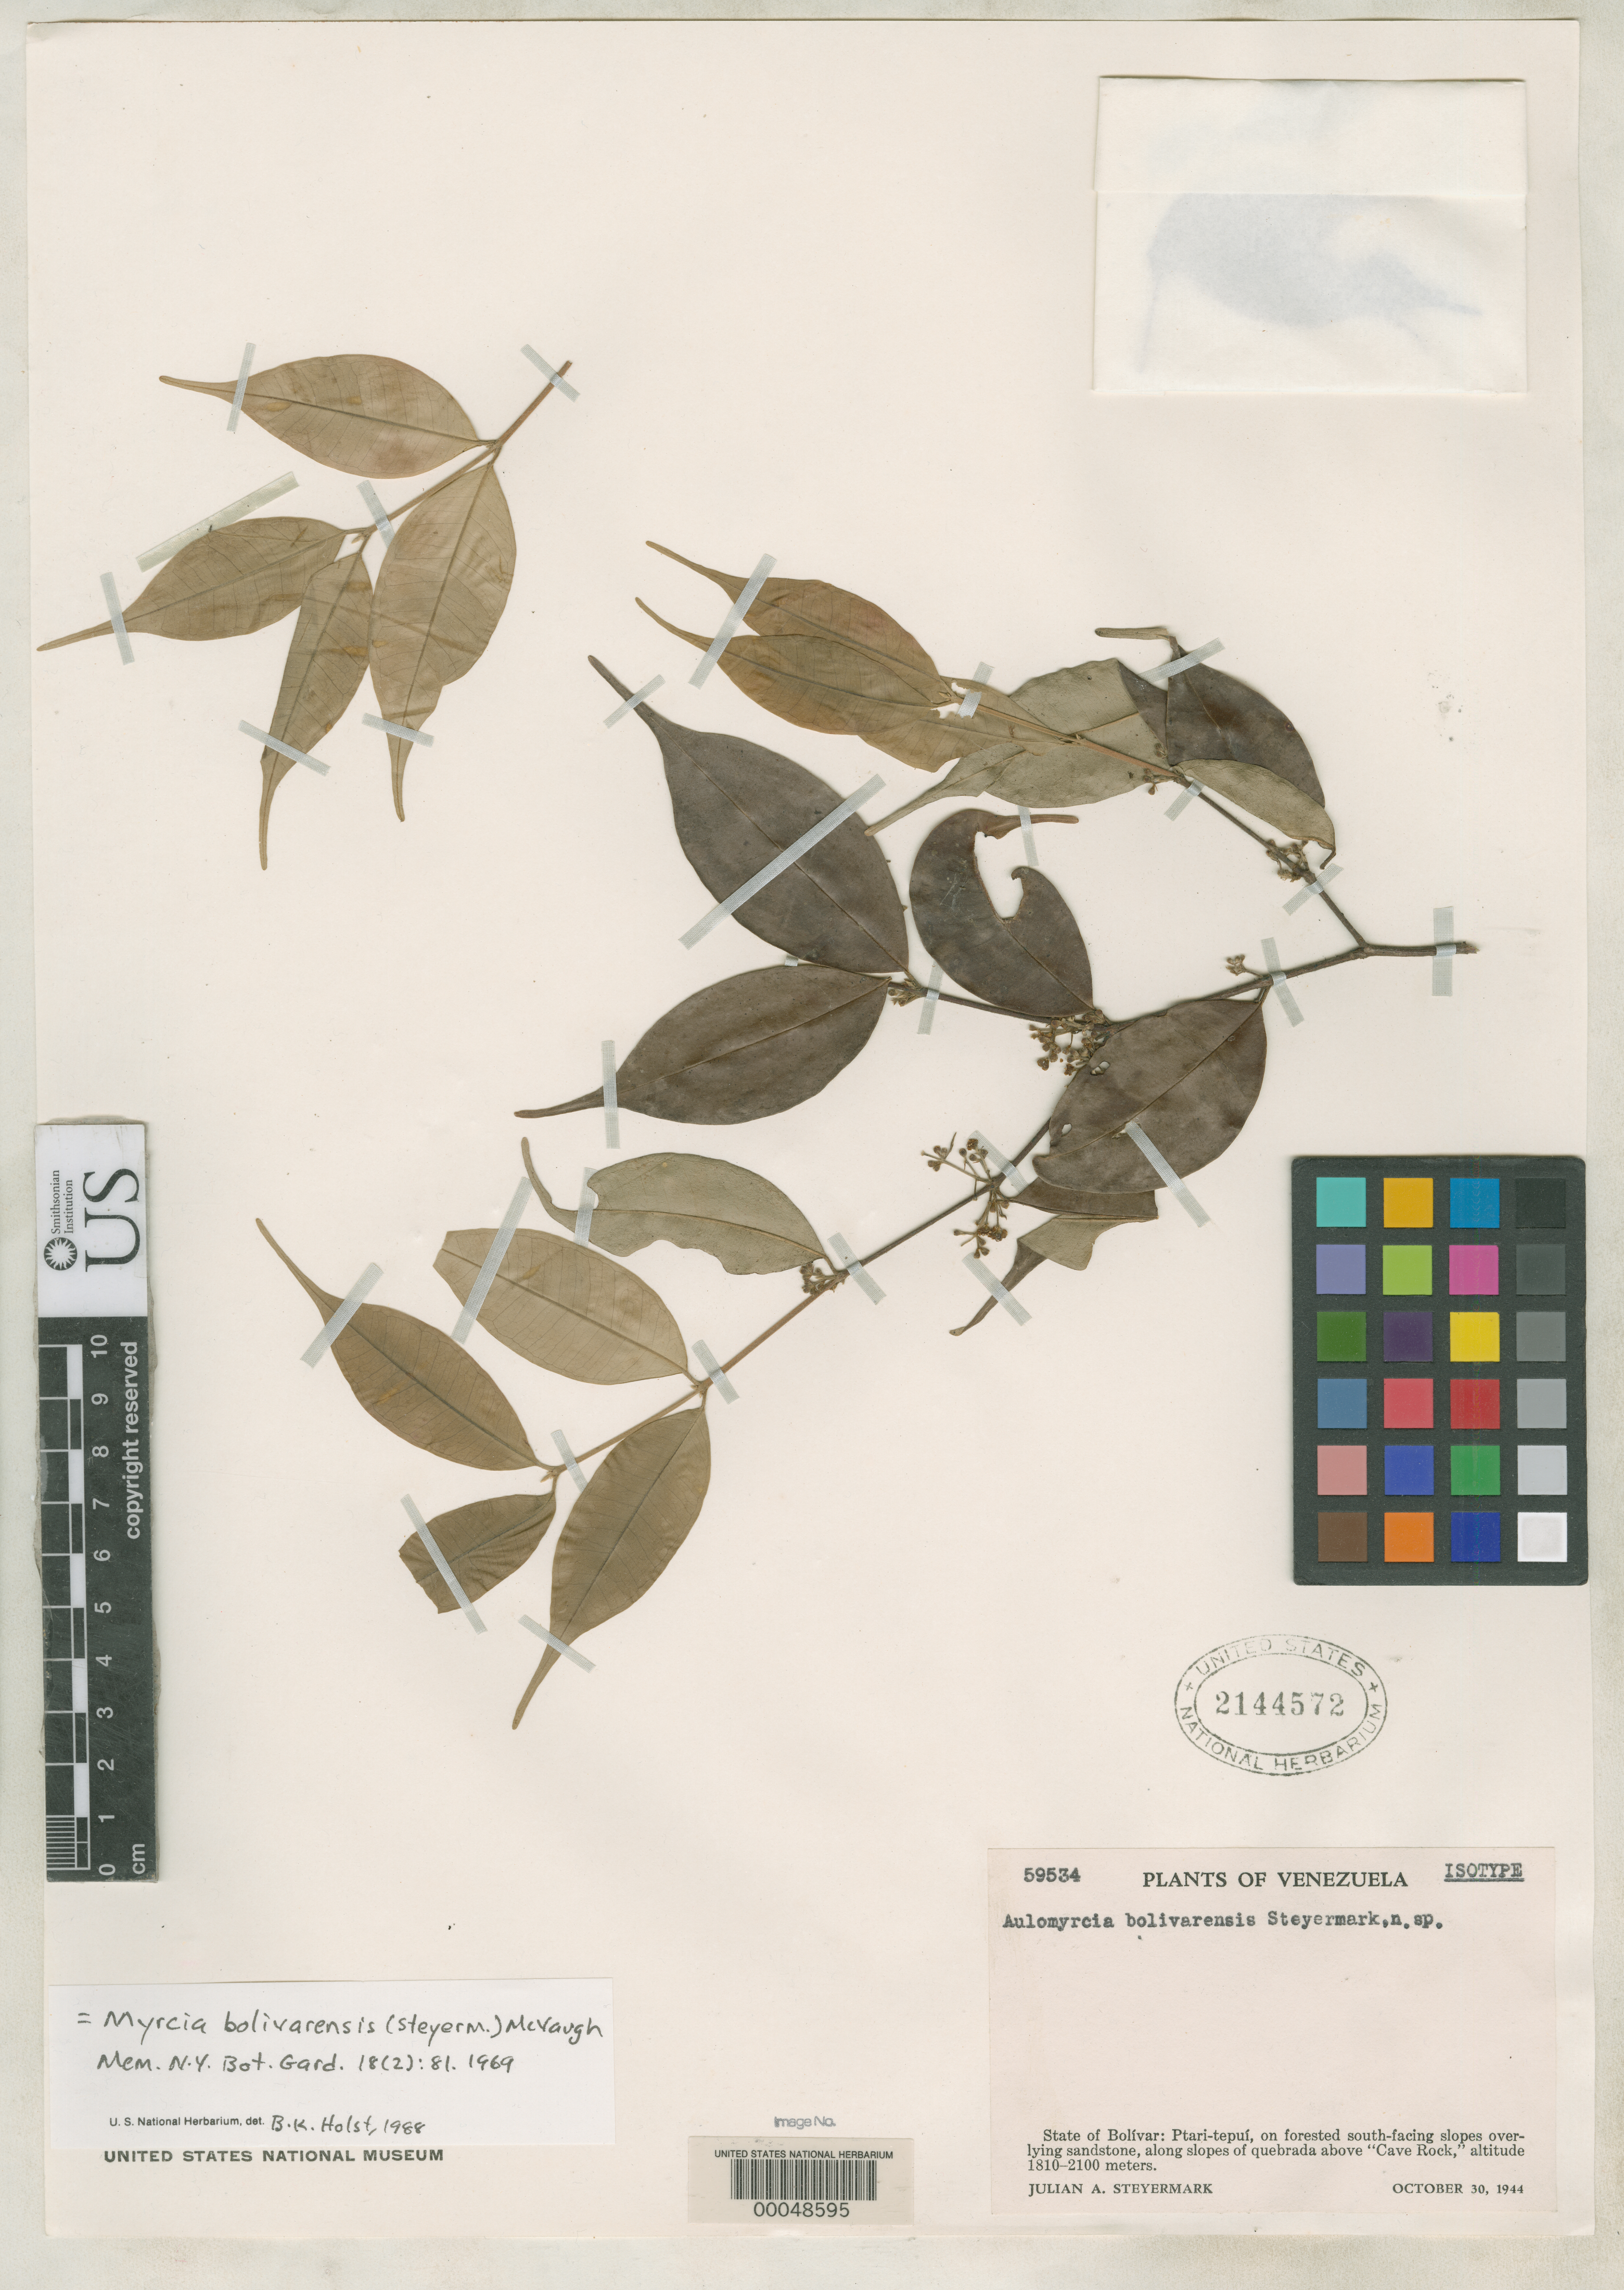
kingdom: Plantae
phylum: Tracheophyta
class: Magnoliopsida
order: Myrtales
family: Myrtaceae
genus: Aulomyrcia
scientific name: Aulomyrcia bolivarensis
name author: Steyerm.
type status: Isotype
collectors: J. Steyermark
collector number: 59534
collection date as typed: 30 Oct 1944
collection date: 1944-10-30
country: Venezuela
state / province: Bolivar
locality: Ptari-tepui.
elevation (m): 1810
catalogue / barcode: US 2144572